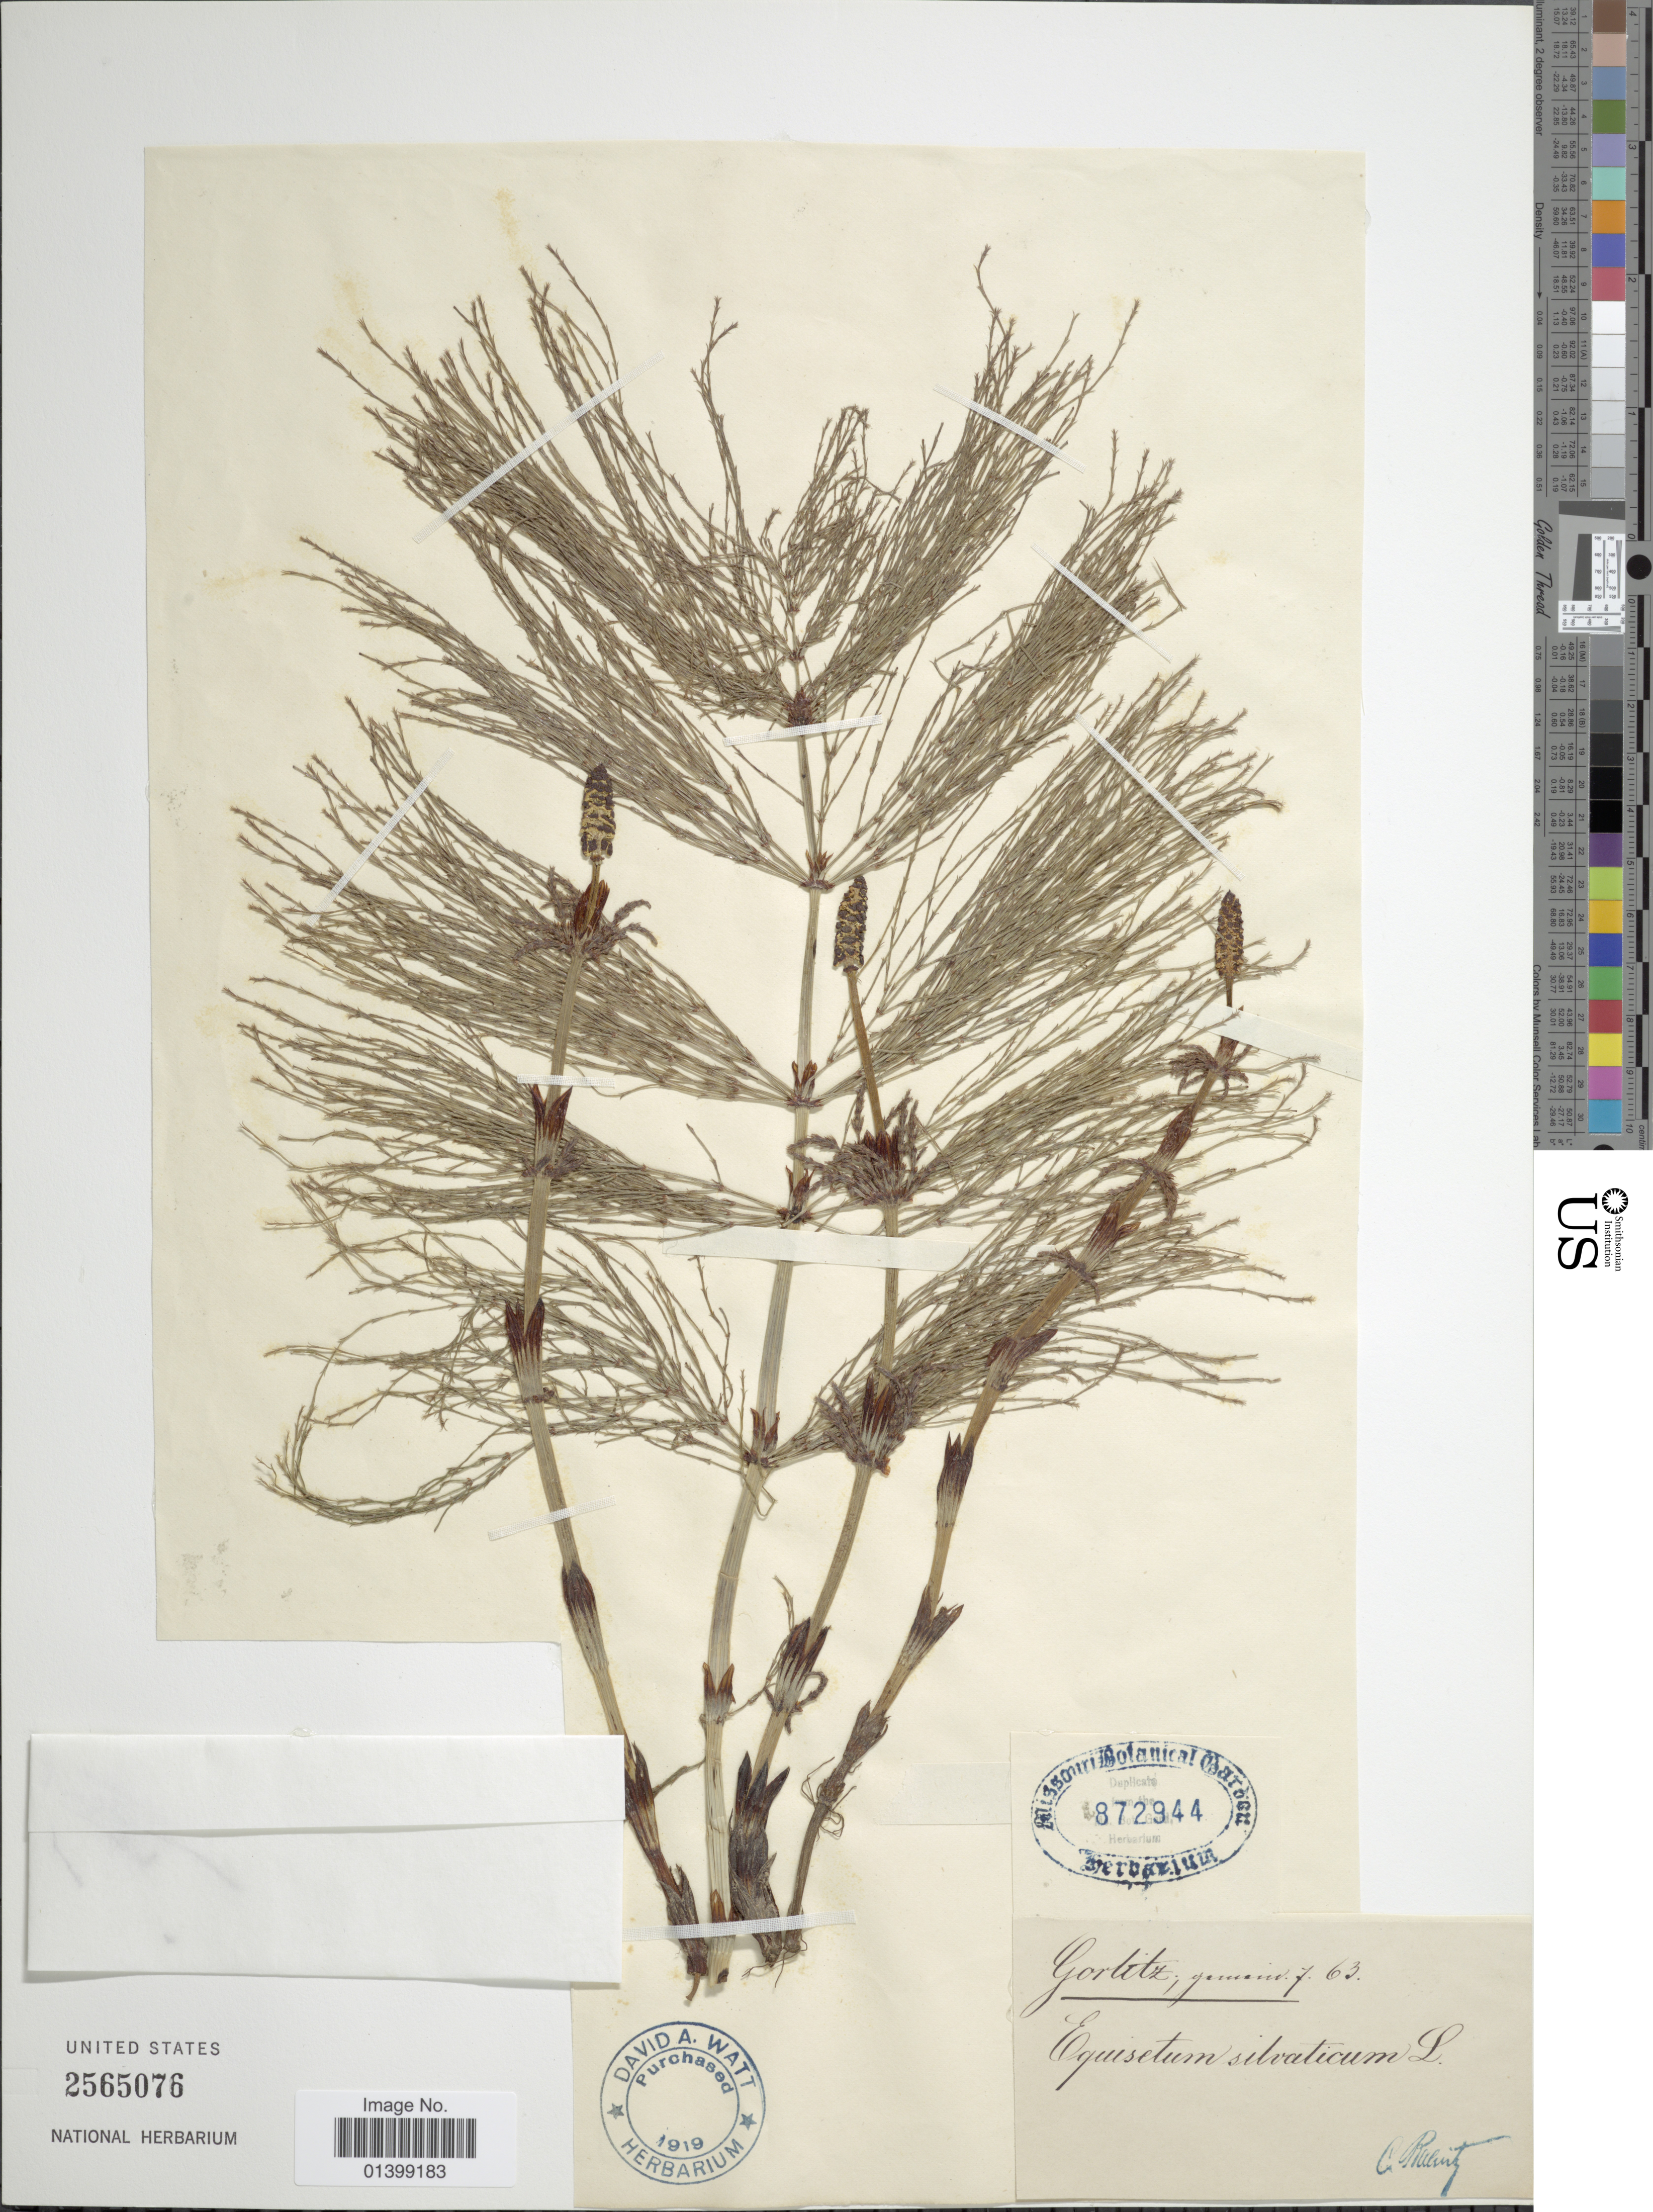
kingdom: Plantae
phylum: Tracheophyta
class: Polypodiopsida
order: Equisetales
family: Equisetaceae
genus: Equisetum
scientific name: Equisetum sylvaticum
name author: L.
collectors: C. G. Baenitz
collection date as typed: Transcribed d/m/y: /7/63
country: Germany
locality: Gorlitz, germin [interpreted]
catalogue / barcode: US 2565076